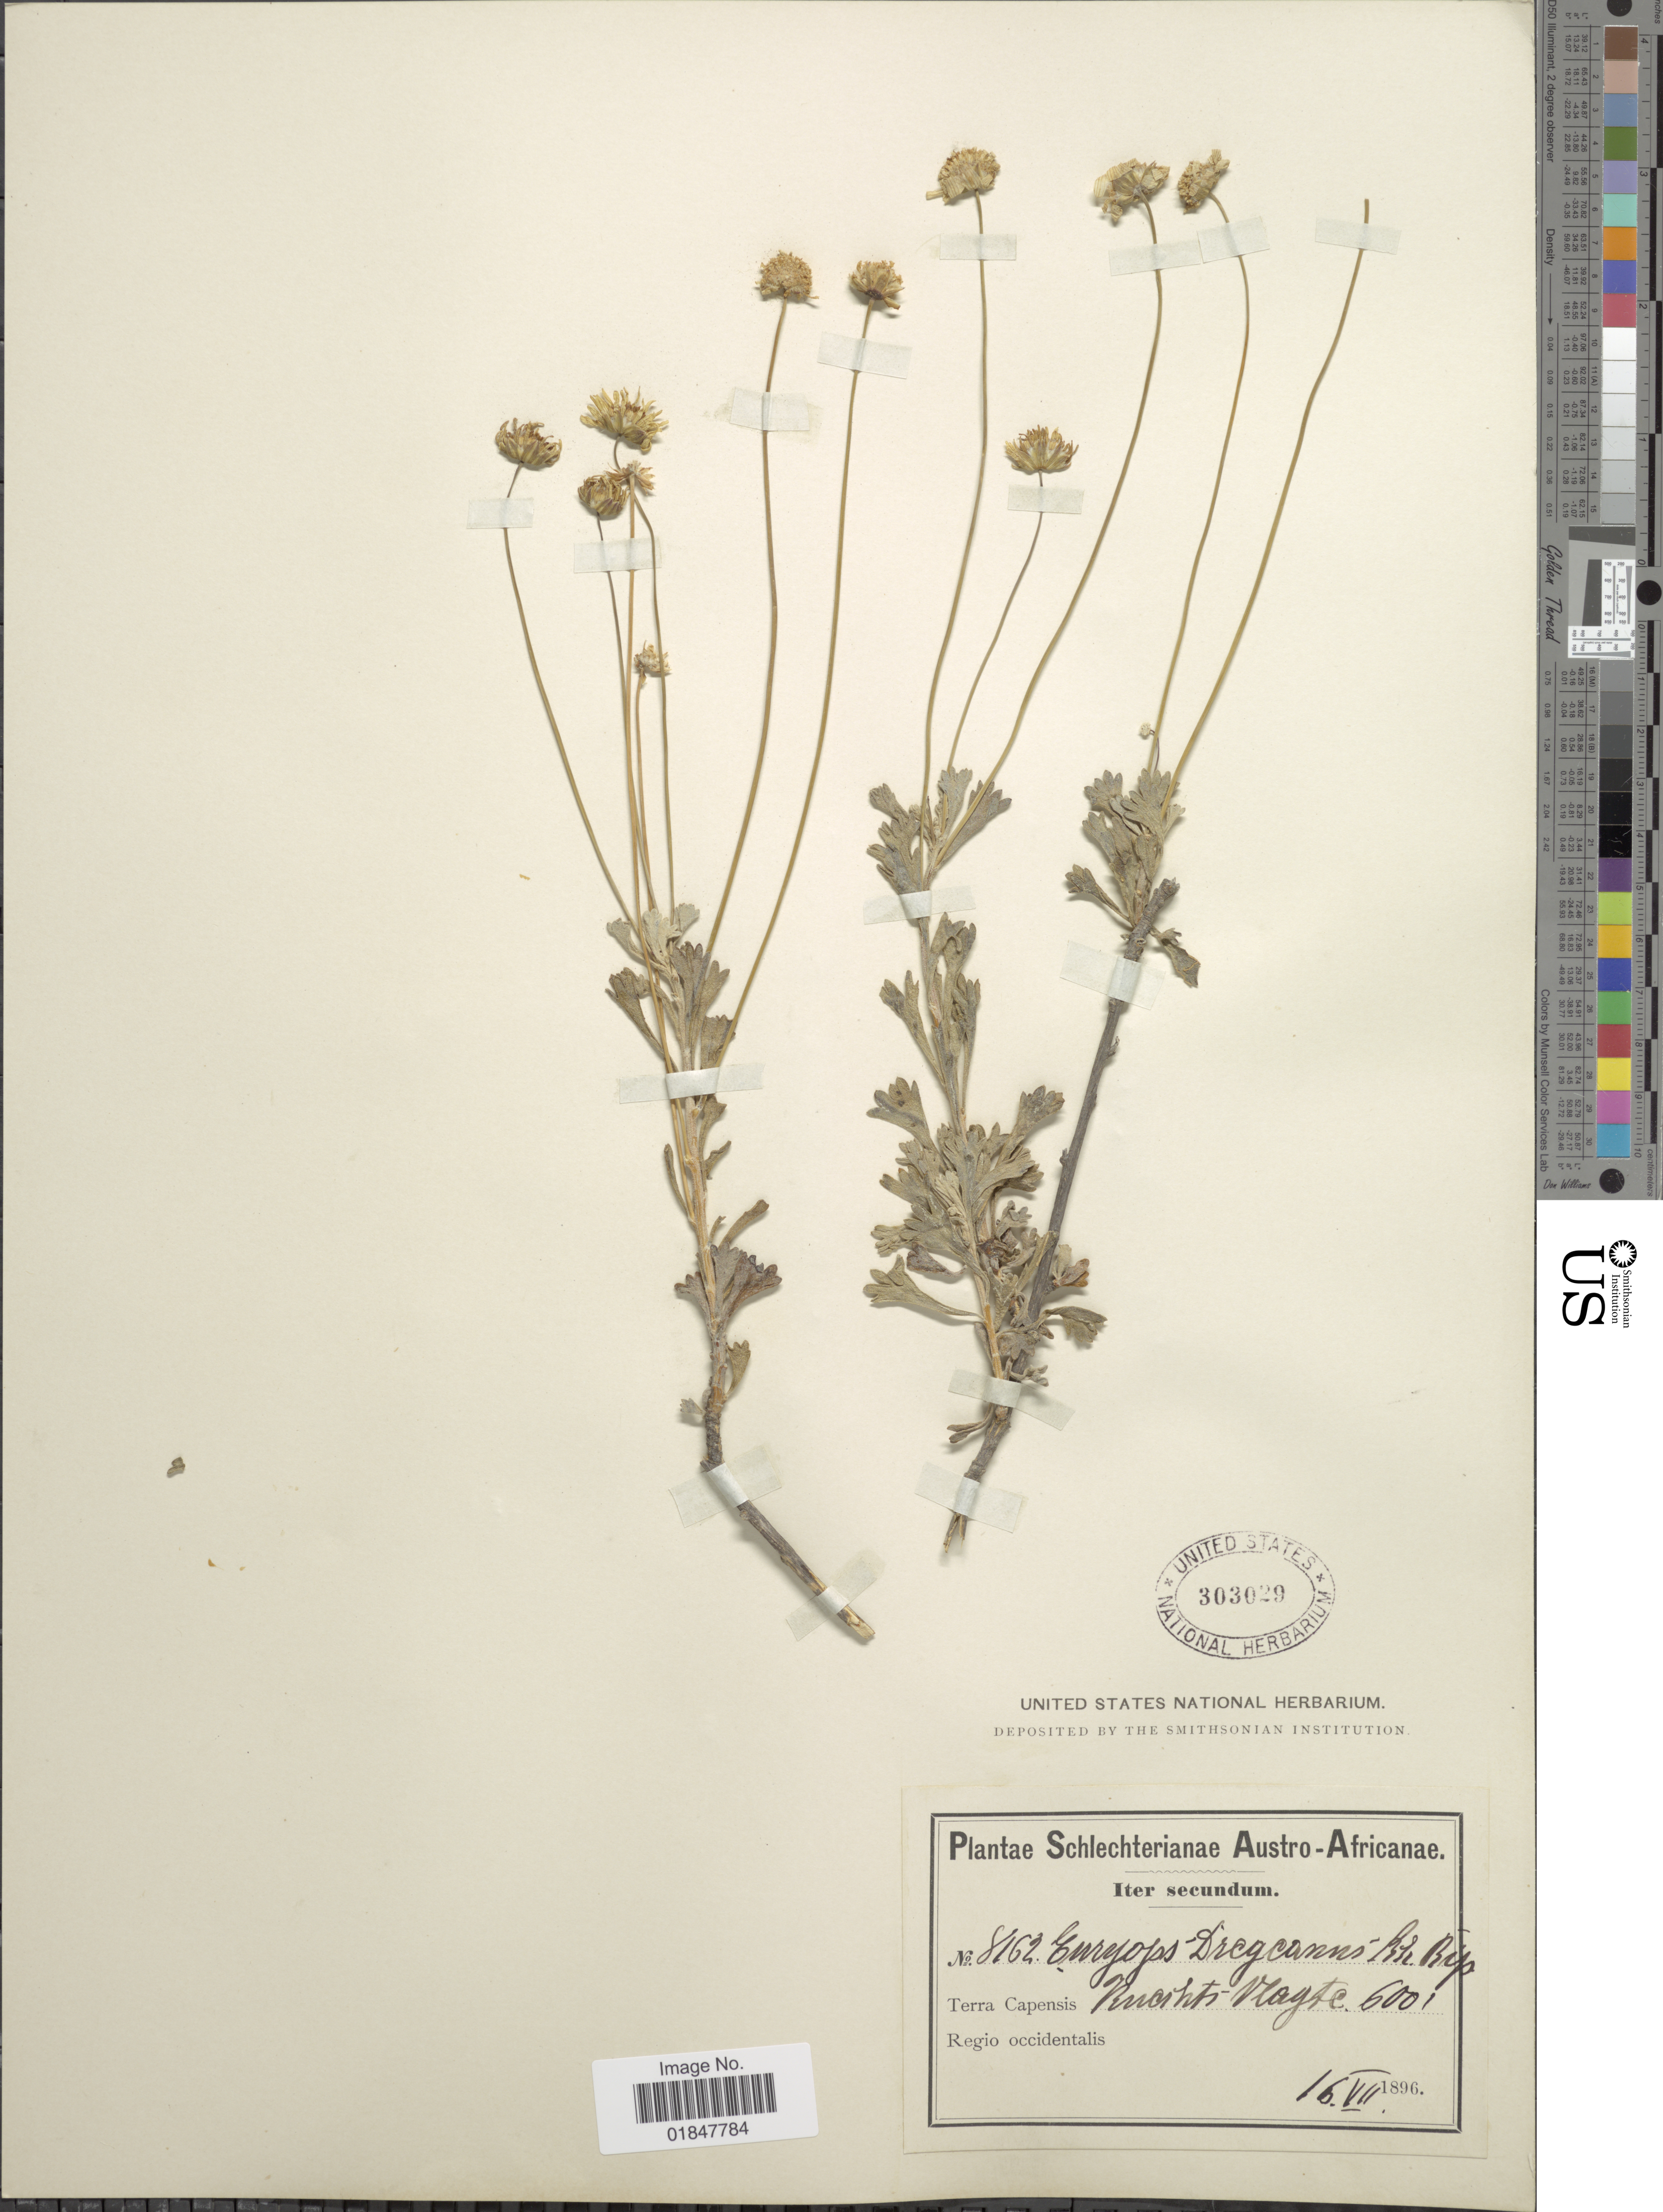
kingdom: Plantae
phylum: Tracheophyta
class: Magnoliopsida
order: Asterales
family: Asteraceae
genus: Euryops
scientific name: Euryops dregeanus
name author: Sch. Bip.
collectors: Schlechter, --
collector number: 8162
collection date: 1896-07-16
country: South Africa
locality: Austro-Africanae, Terra Capensis Knorhts-Vlagte [interpreted], Regio occidentalis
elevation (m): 183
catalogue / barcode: US 303029